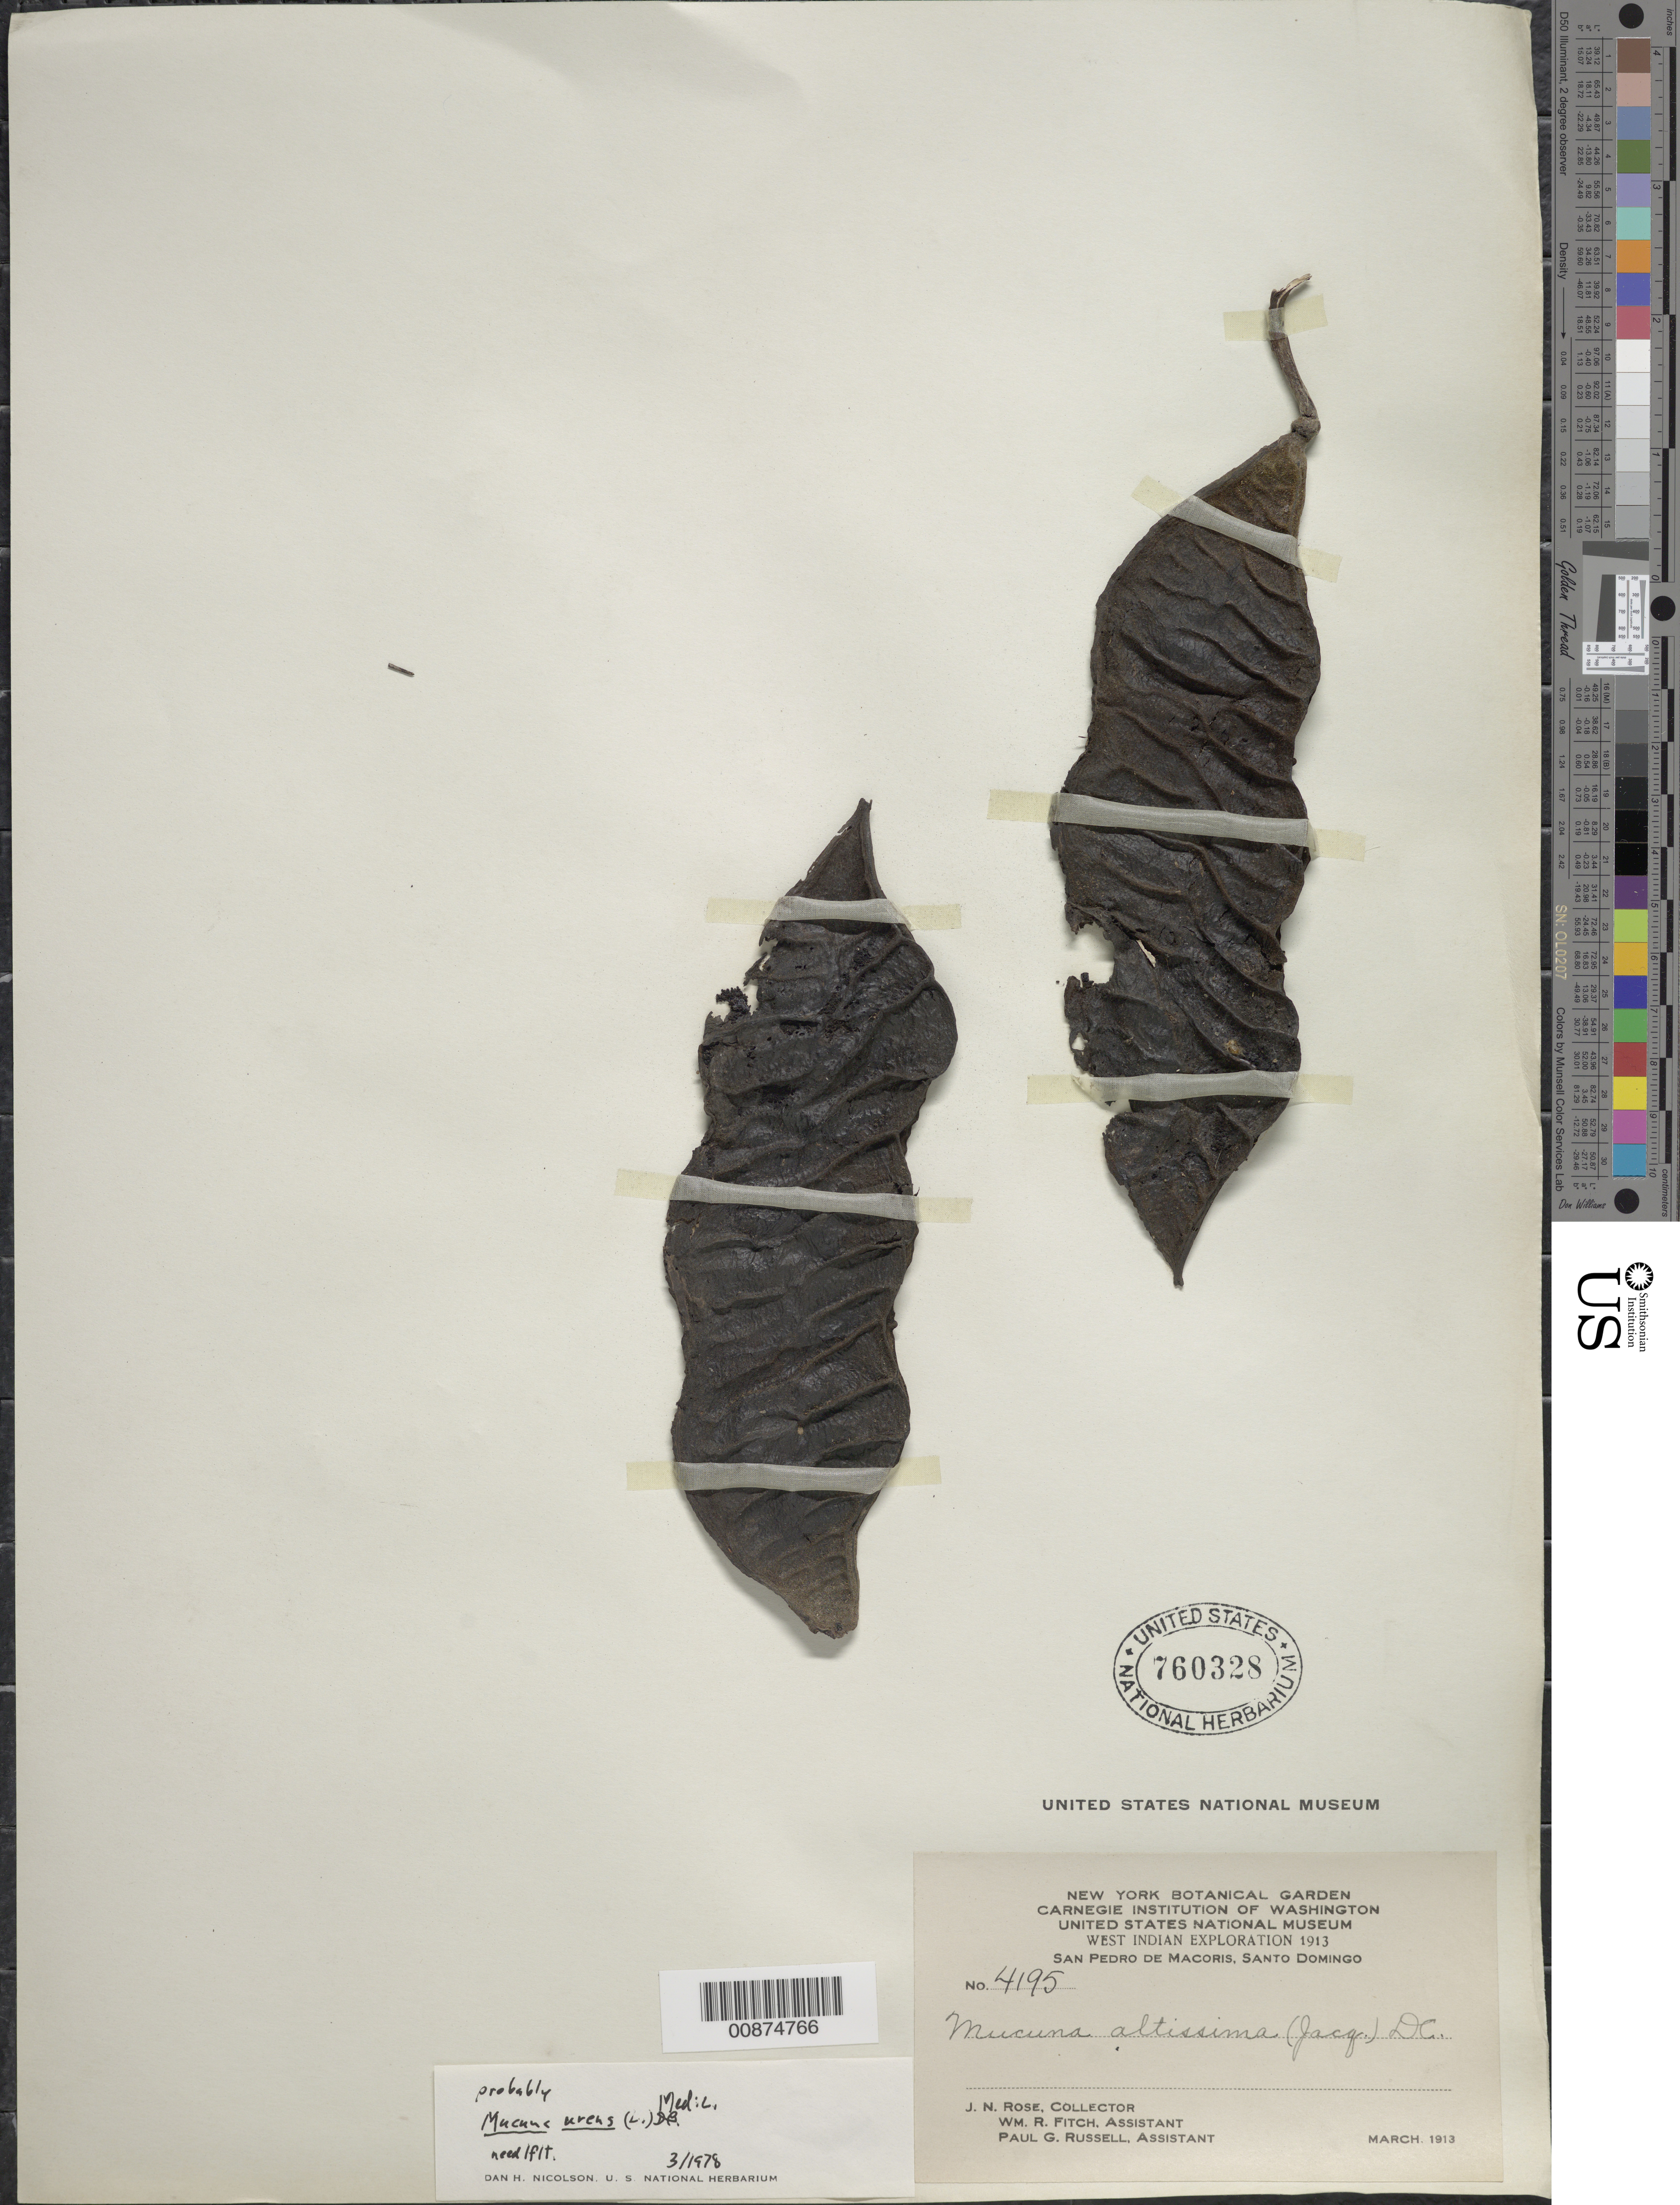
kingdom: Plantae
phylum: Tracheophyta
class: Magnoliopsida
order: Fabales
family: Fabaceae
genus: Mucuna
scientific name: Mucuna urens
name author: (L.) Medik.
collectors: J. N. Rose, W. R. Fitch & P. G. Russell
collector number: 4195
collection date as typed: Mar 1913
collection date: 1913-03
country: Dominican Republic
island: Hispaniola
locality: San Pedro de Macorís, Santo Domingo.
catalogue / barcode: US 760328